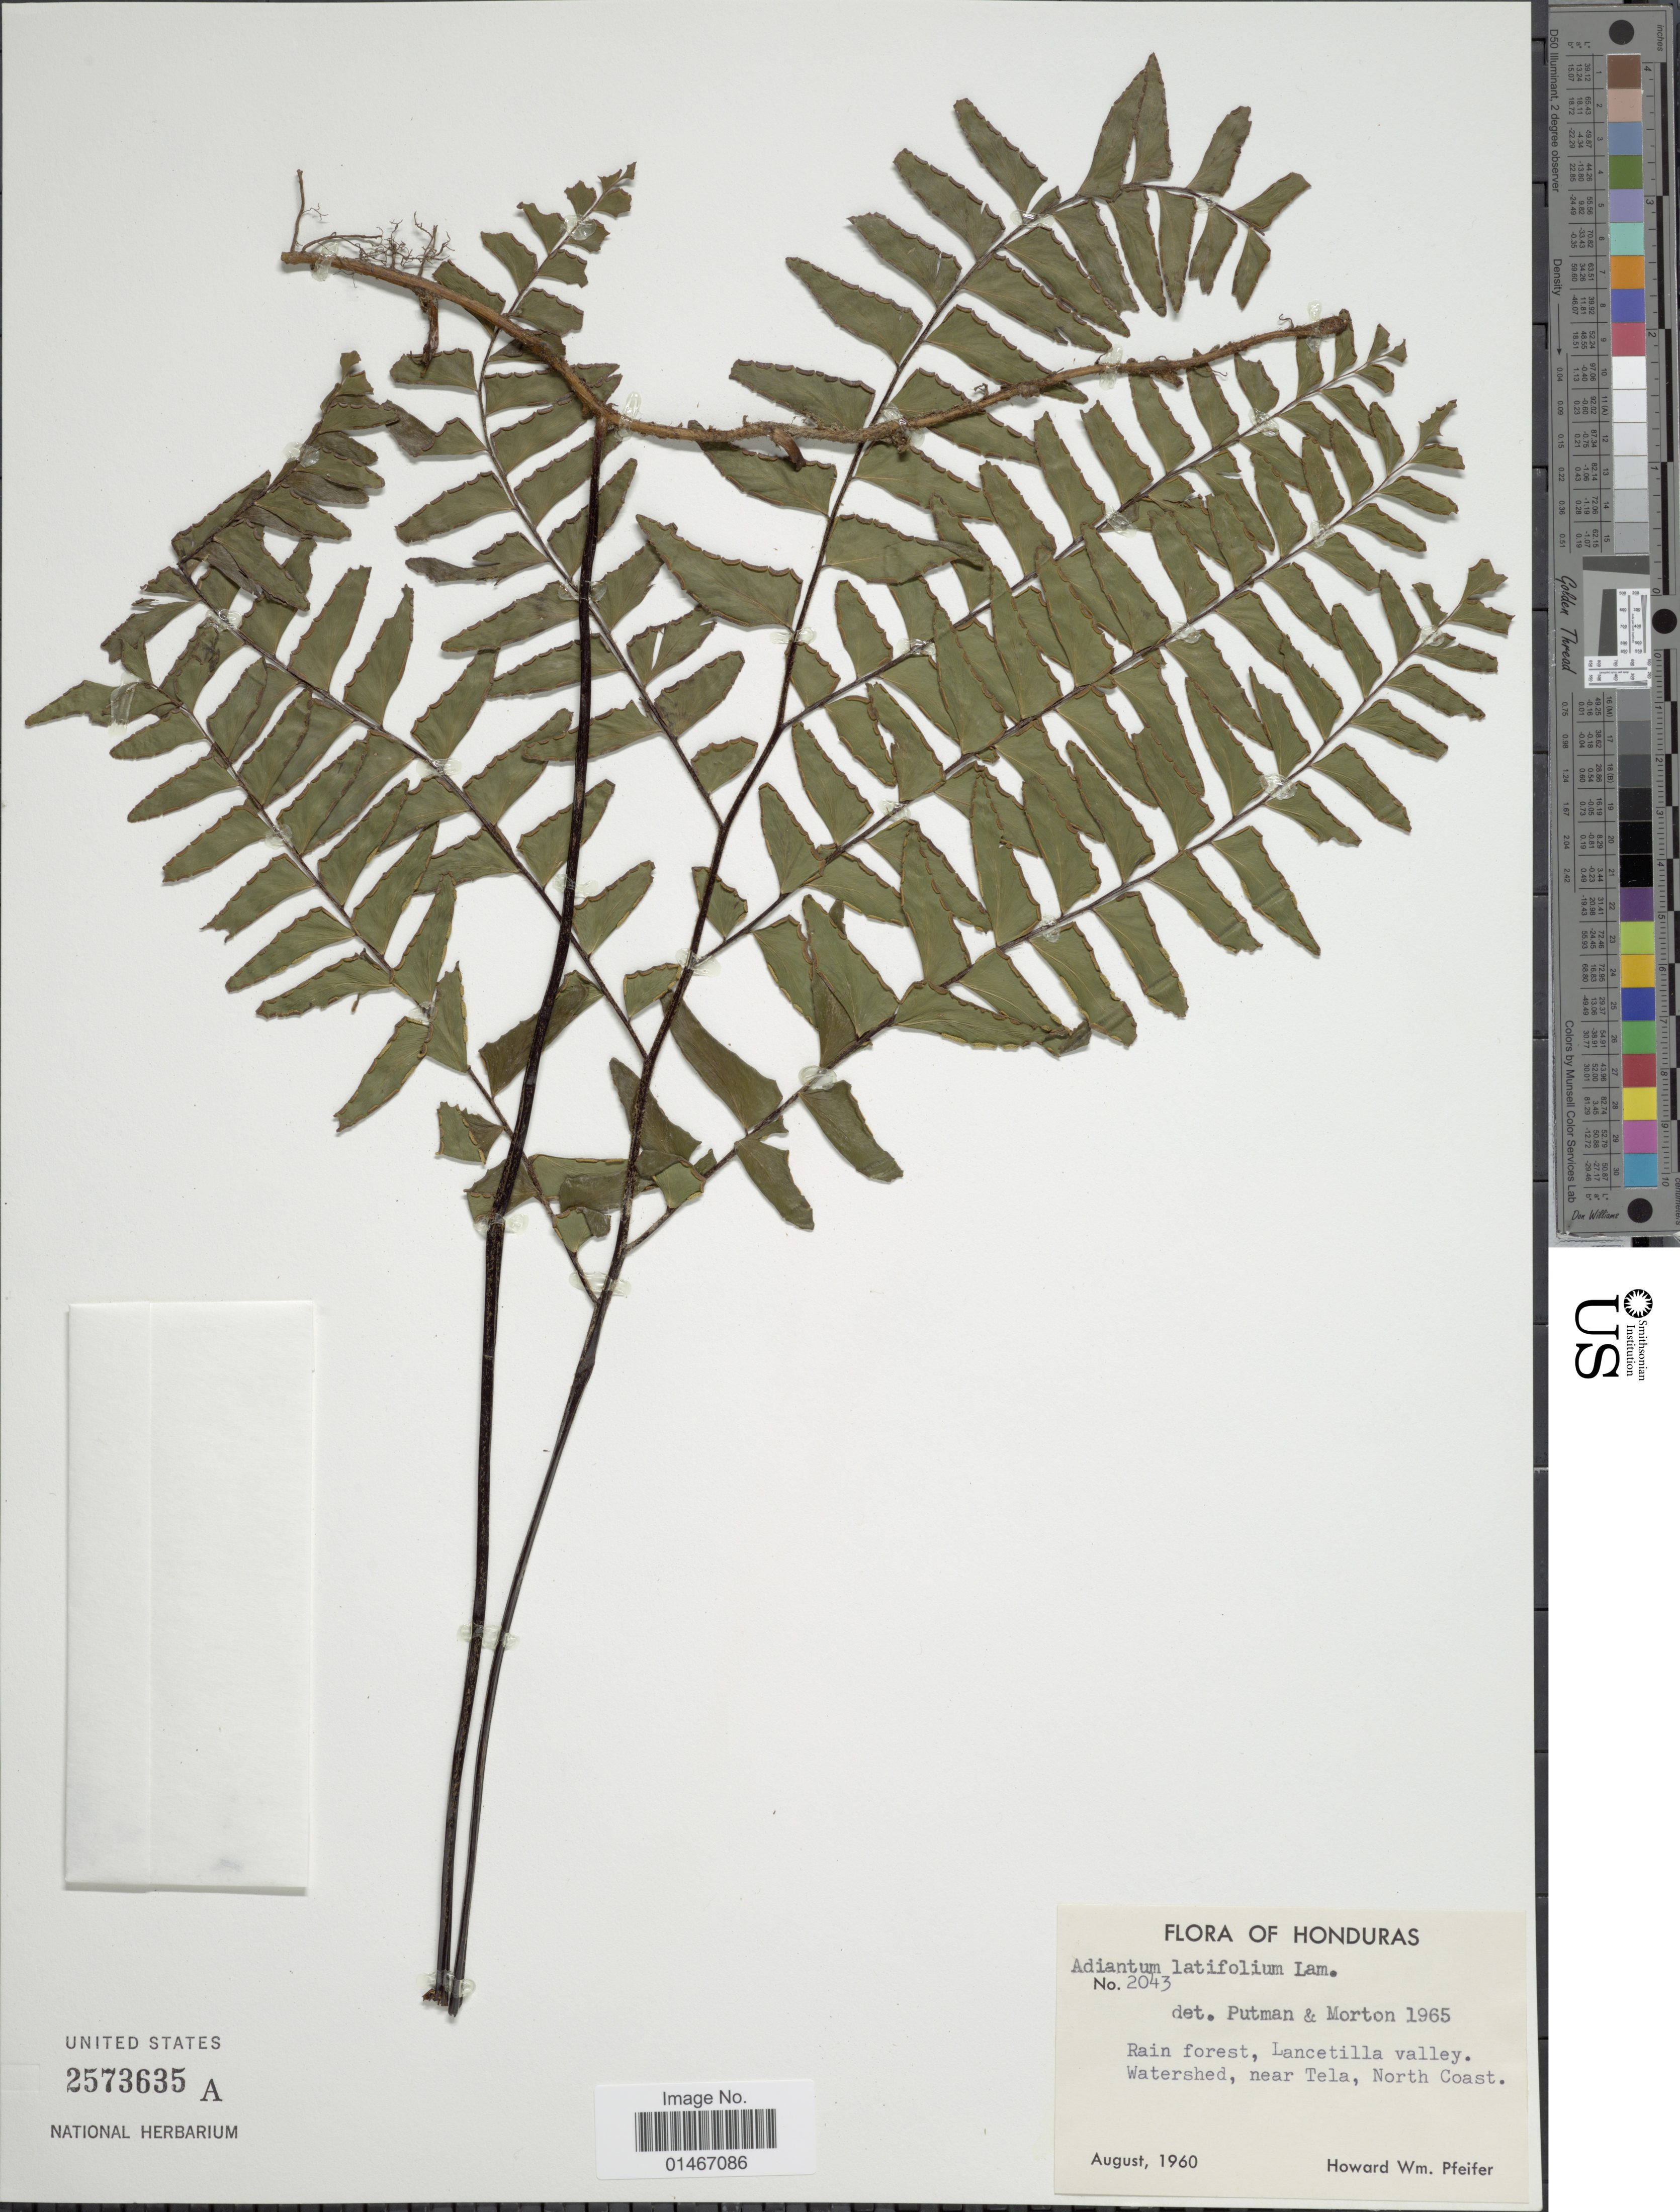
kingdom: Plantae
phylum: Tracheophyta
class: Polypodiopsida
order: Polypodiales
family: Pteridaceae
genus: Adiantum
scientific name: Adiantum latifolium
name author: Lam.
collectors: H. W. Pfeifer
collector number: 2043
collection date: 1960-08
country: Honduras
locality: Lancetilla valley. Watershed, near Tela, North Coast.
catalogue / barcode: US 2573635A